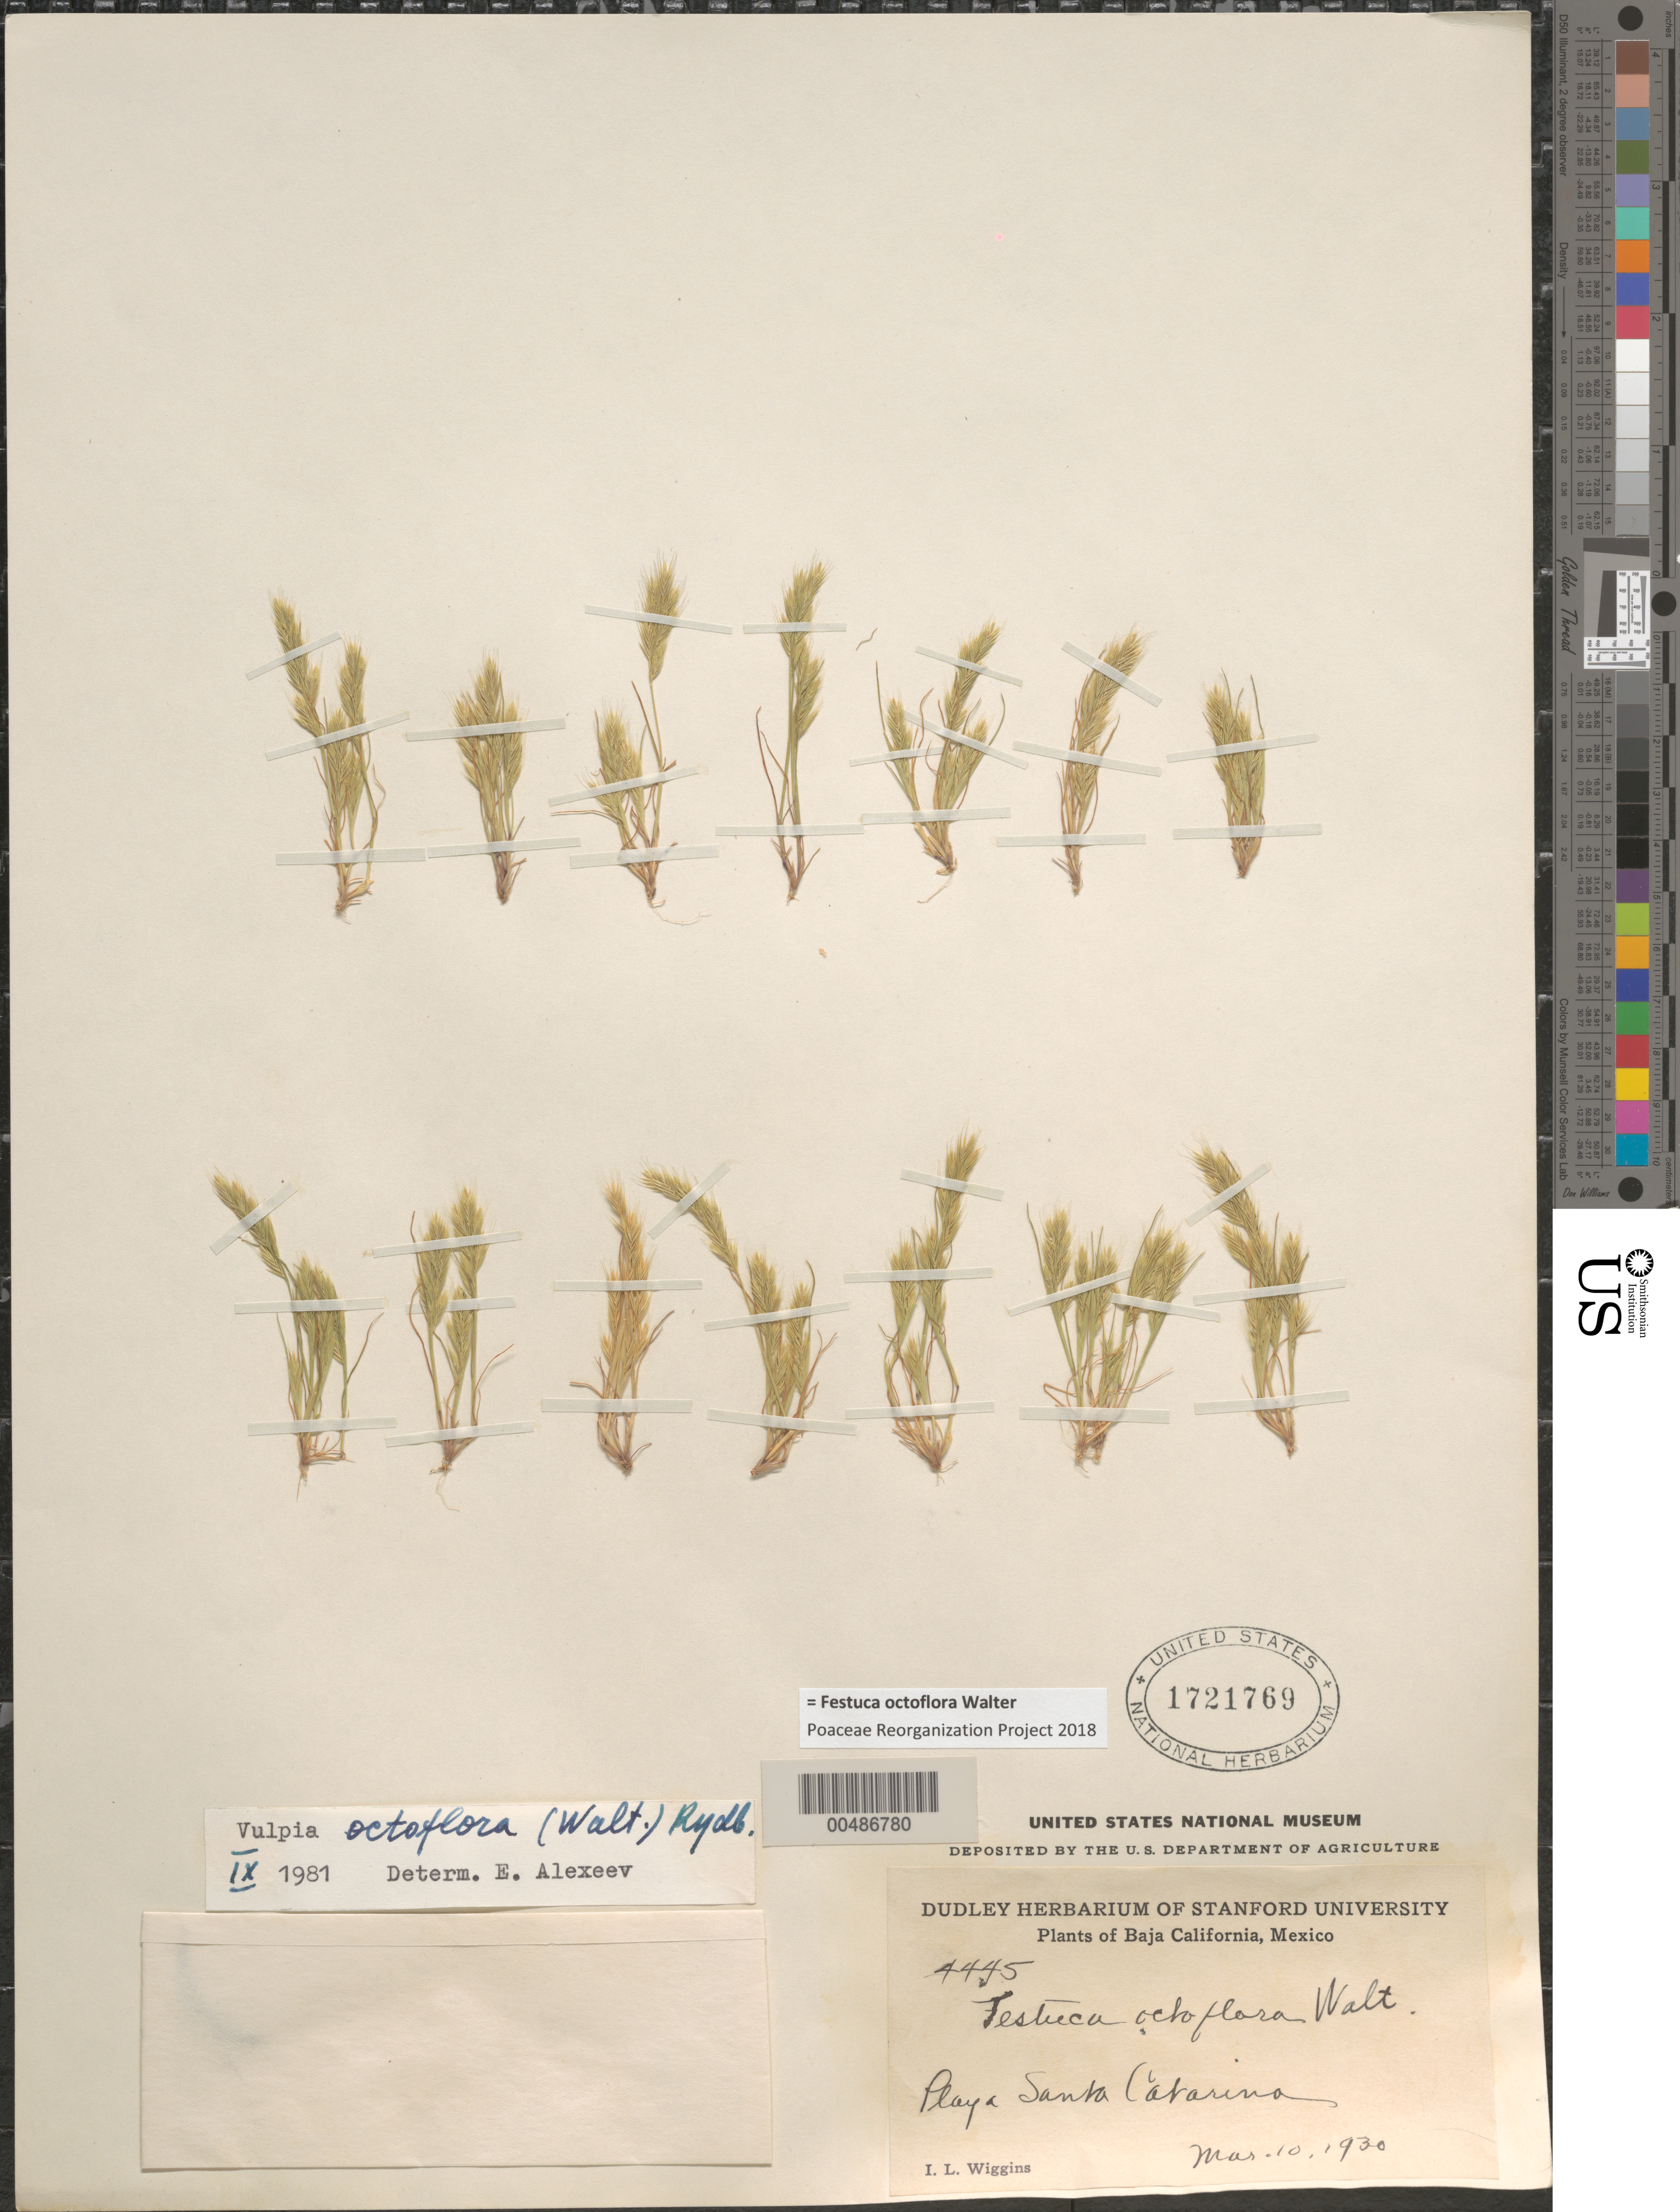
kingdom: Plantae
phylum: Tracheophyta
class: Liliopsida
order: Poales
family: Poaceae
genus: Festuca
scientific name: Festuca octoflora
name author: Walter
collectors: I. L. Wiggins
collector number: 4445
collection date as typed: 10 Mar 1930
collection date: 1930-03-10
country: Mexico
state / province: Baja California Sur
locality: Playa Santa Catarina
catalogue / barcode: US 1721769